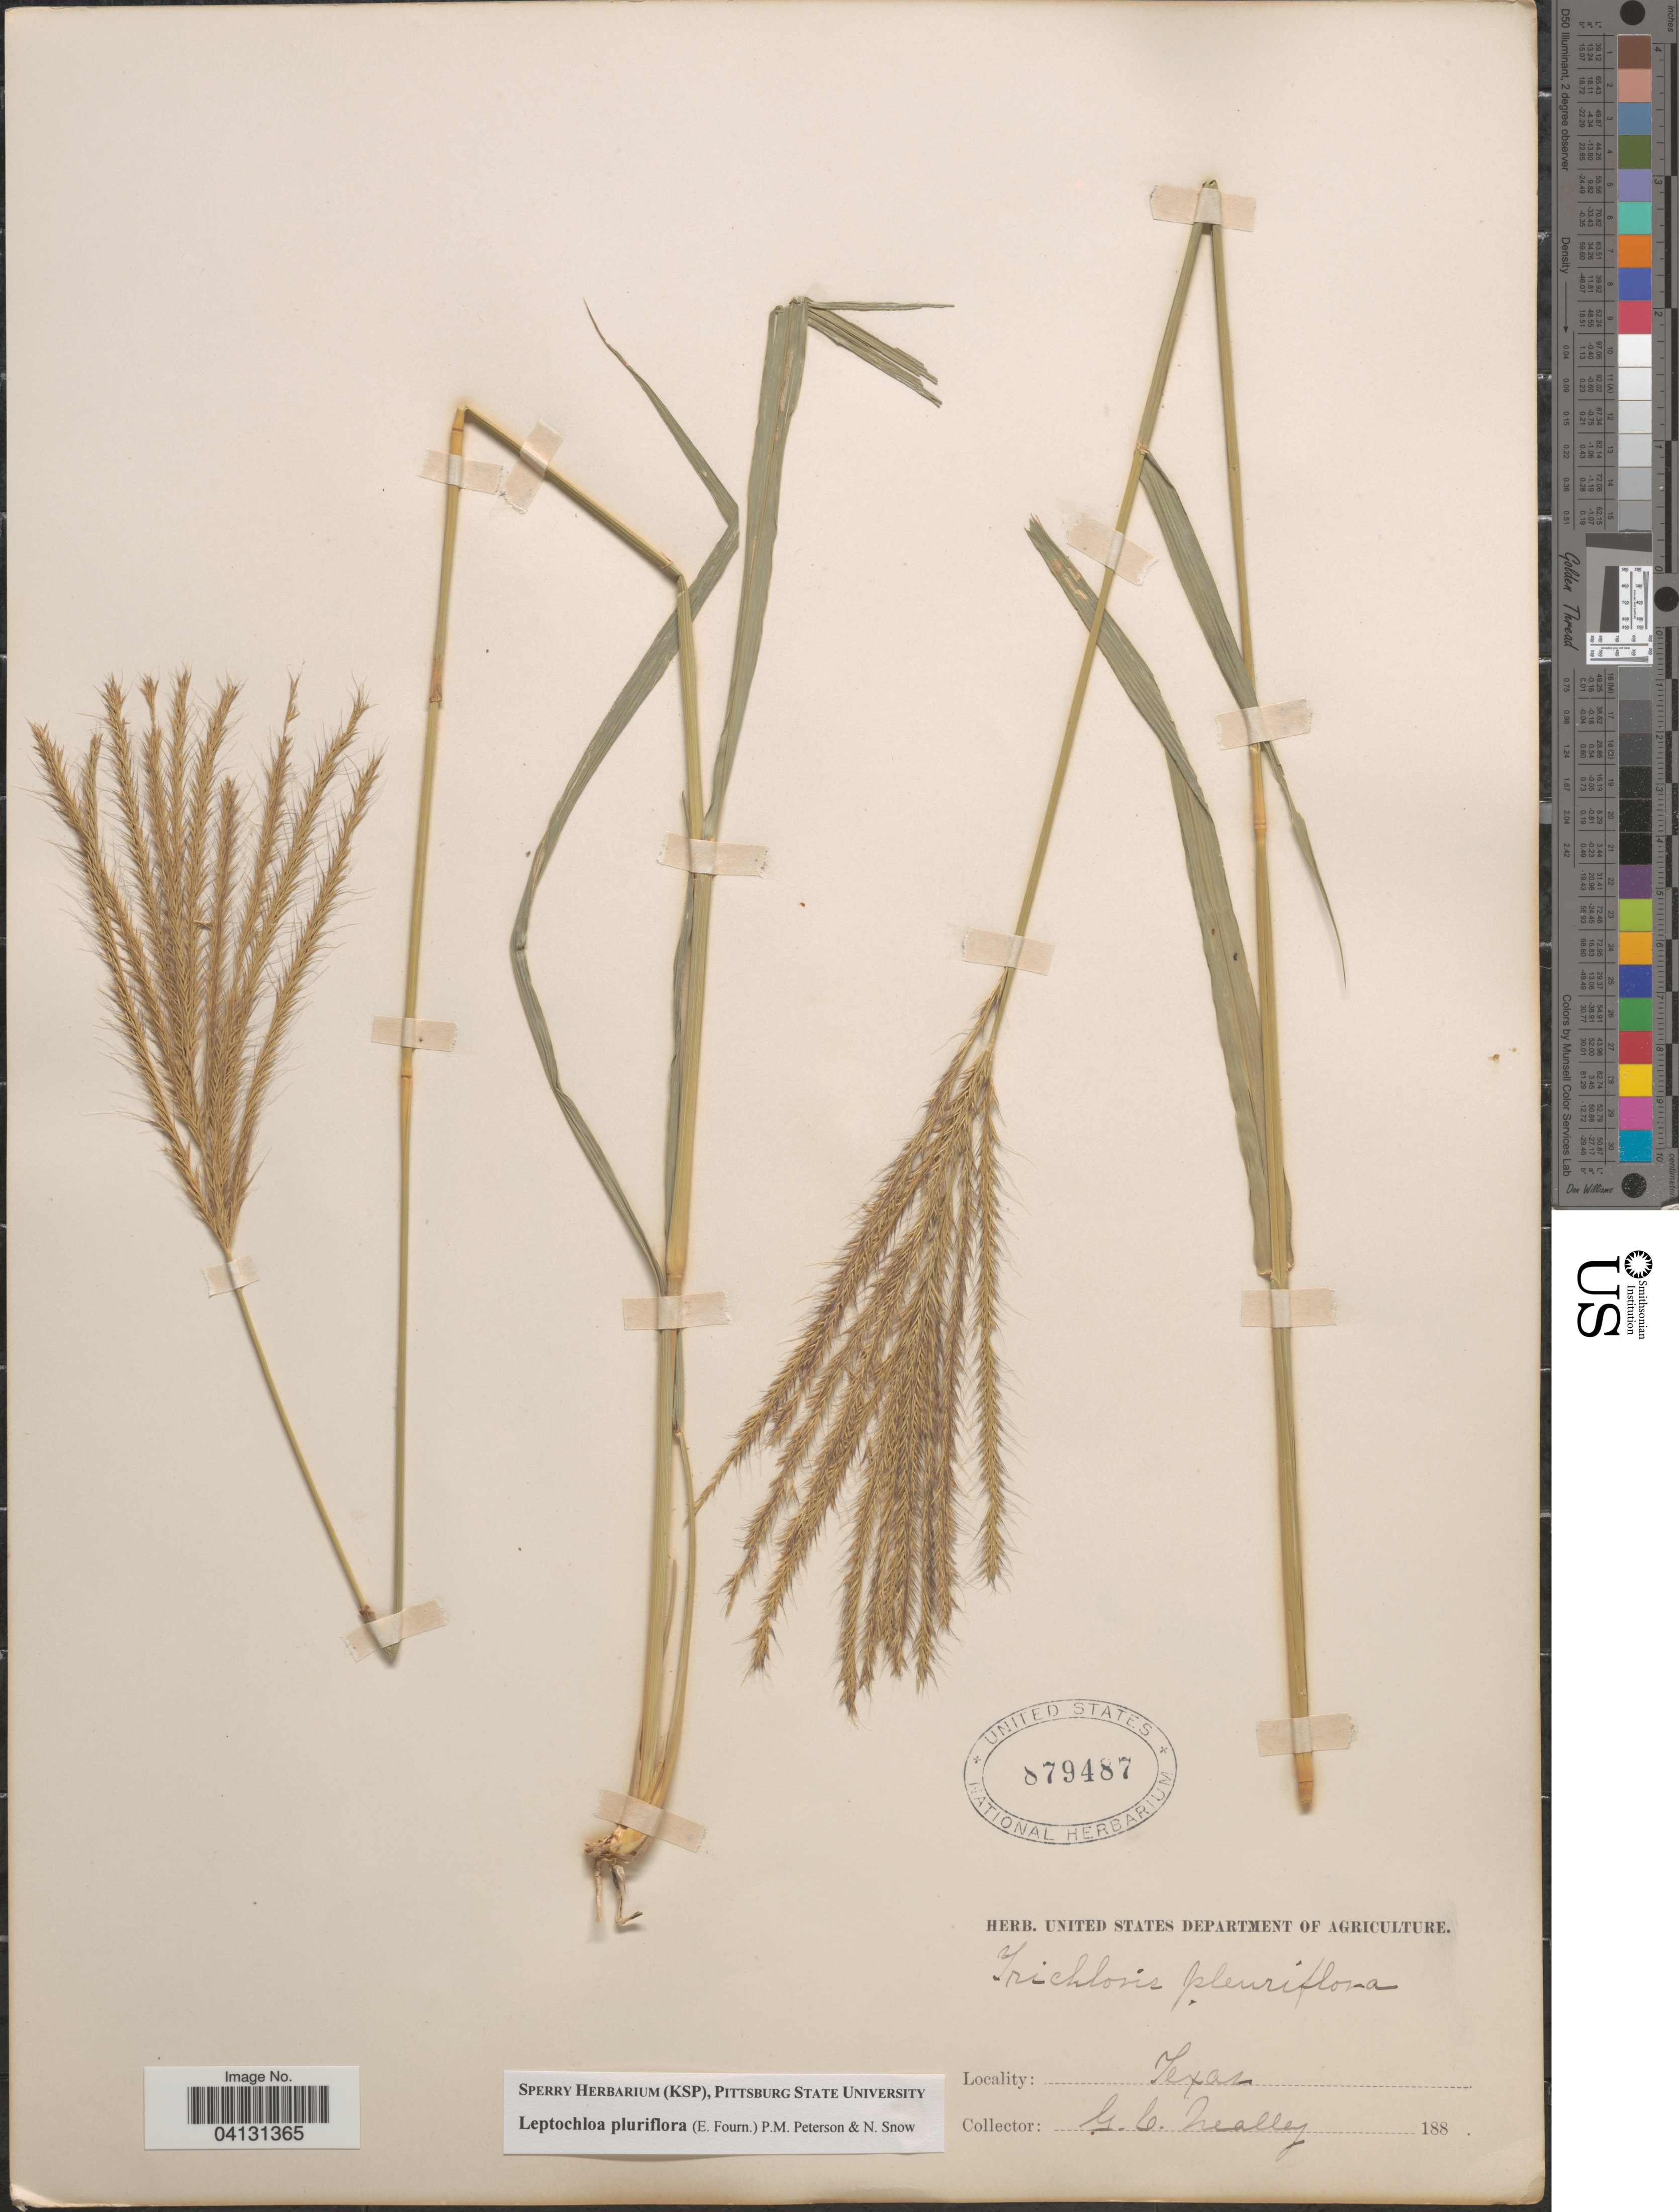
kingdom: Plantae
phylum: Tracheophyta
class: Liliopsida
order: Poales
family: Poaceae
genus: Leptochloa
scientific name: Leptochloa pluriflora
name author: (E. Fourn.) P.M. Peterson & N. Snow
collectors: G. C. Nealley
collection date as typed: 188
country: United States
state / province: Texas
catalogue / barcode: US 879487